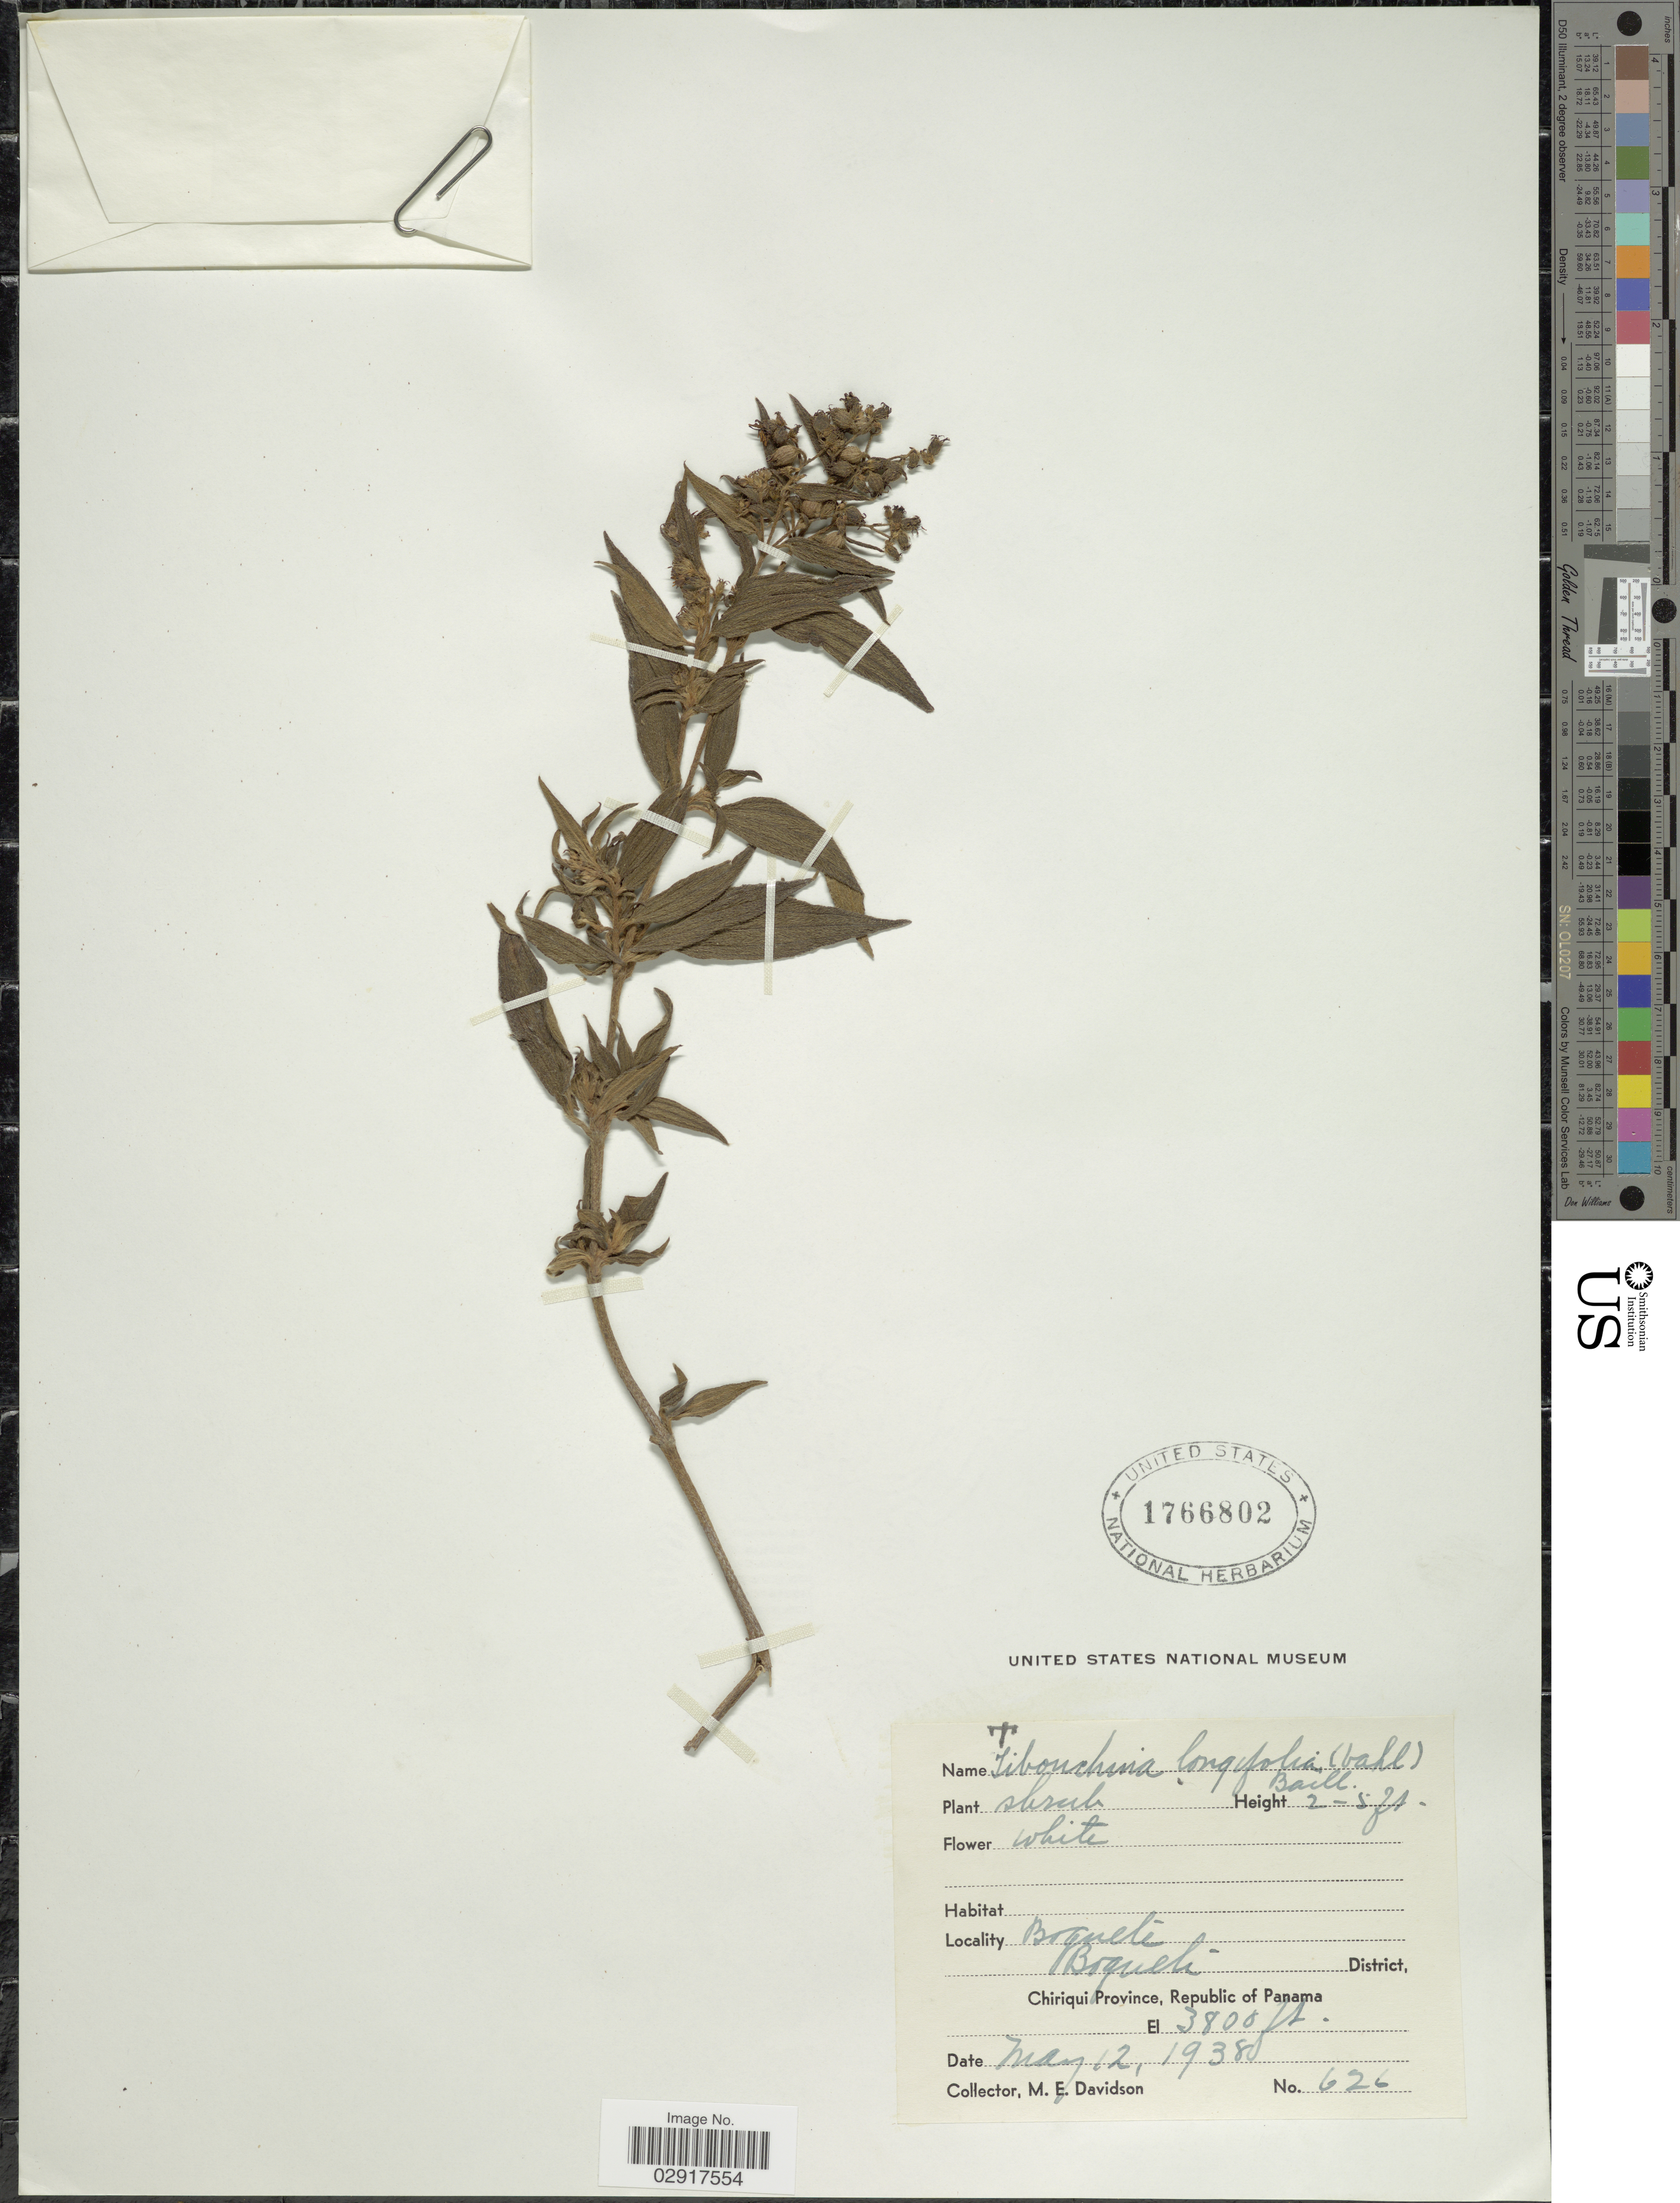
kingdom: Plantae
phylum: Tracheophyta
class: Magnoliopsida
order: Myrtales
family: Melastomataceae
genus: Chaetogastra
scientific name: Chaetogastra longifolia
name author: (Vahl) DC.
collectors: M. E. Davidson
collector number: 626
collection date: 1938-05-12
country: Panama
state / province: Chiriqui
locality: Boquete, Boqueli District, Chiriqui Province, Republic of Panama.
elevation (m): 1158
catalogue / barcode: US 1766802